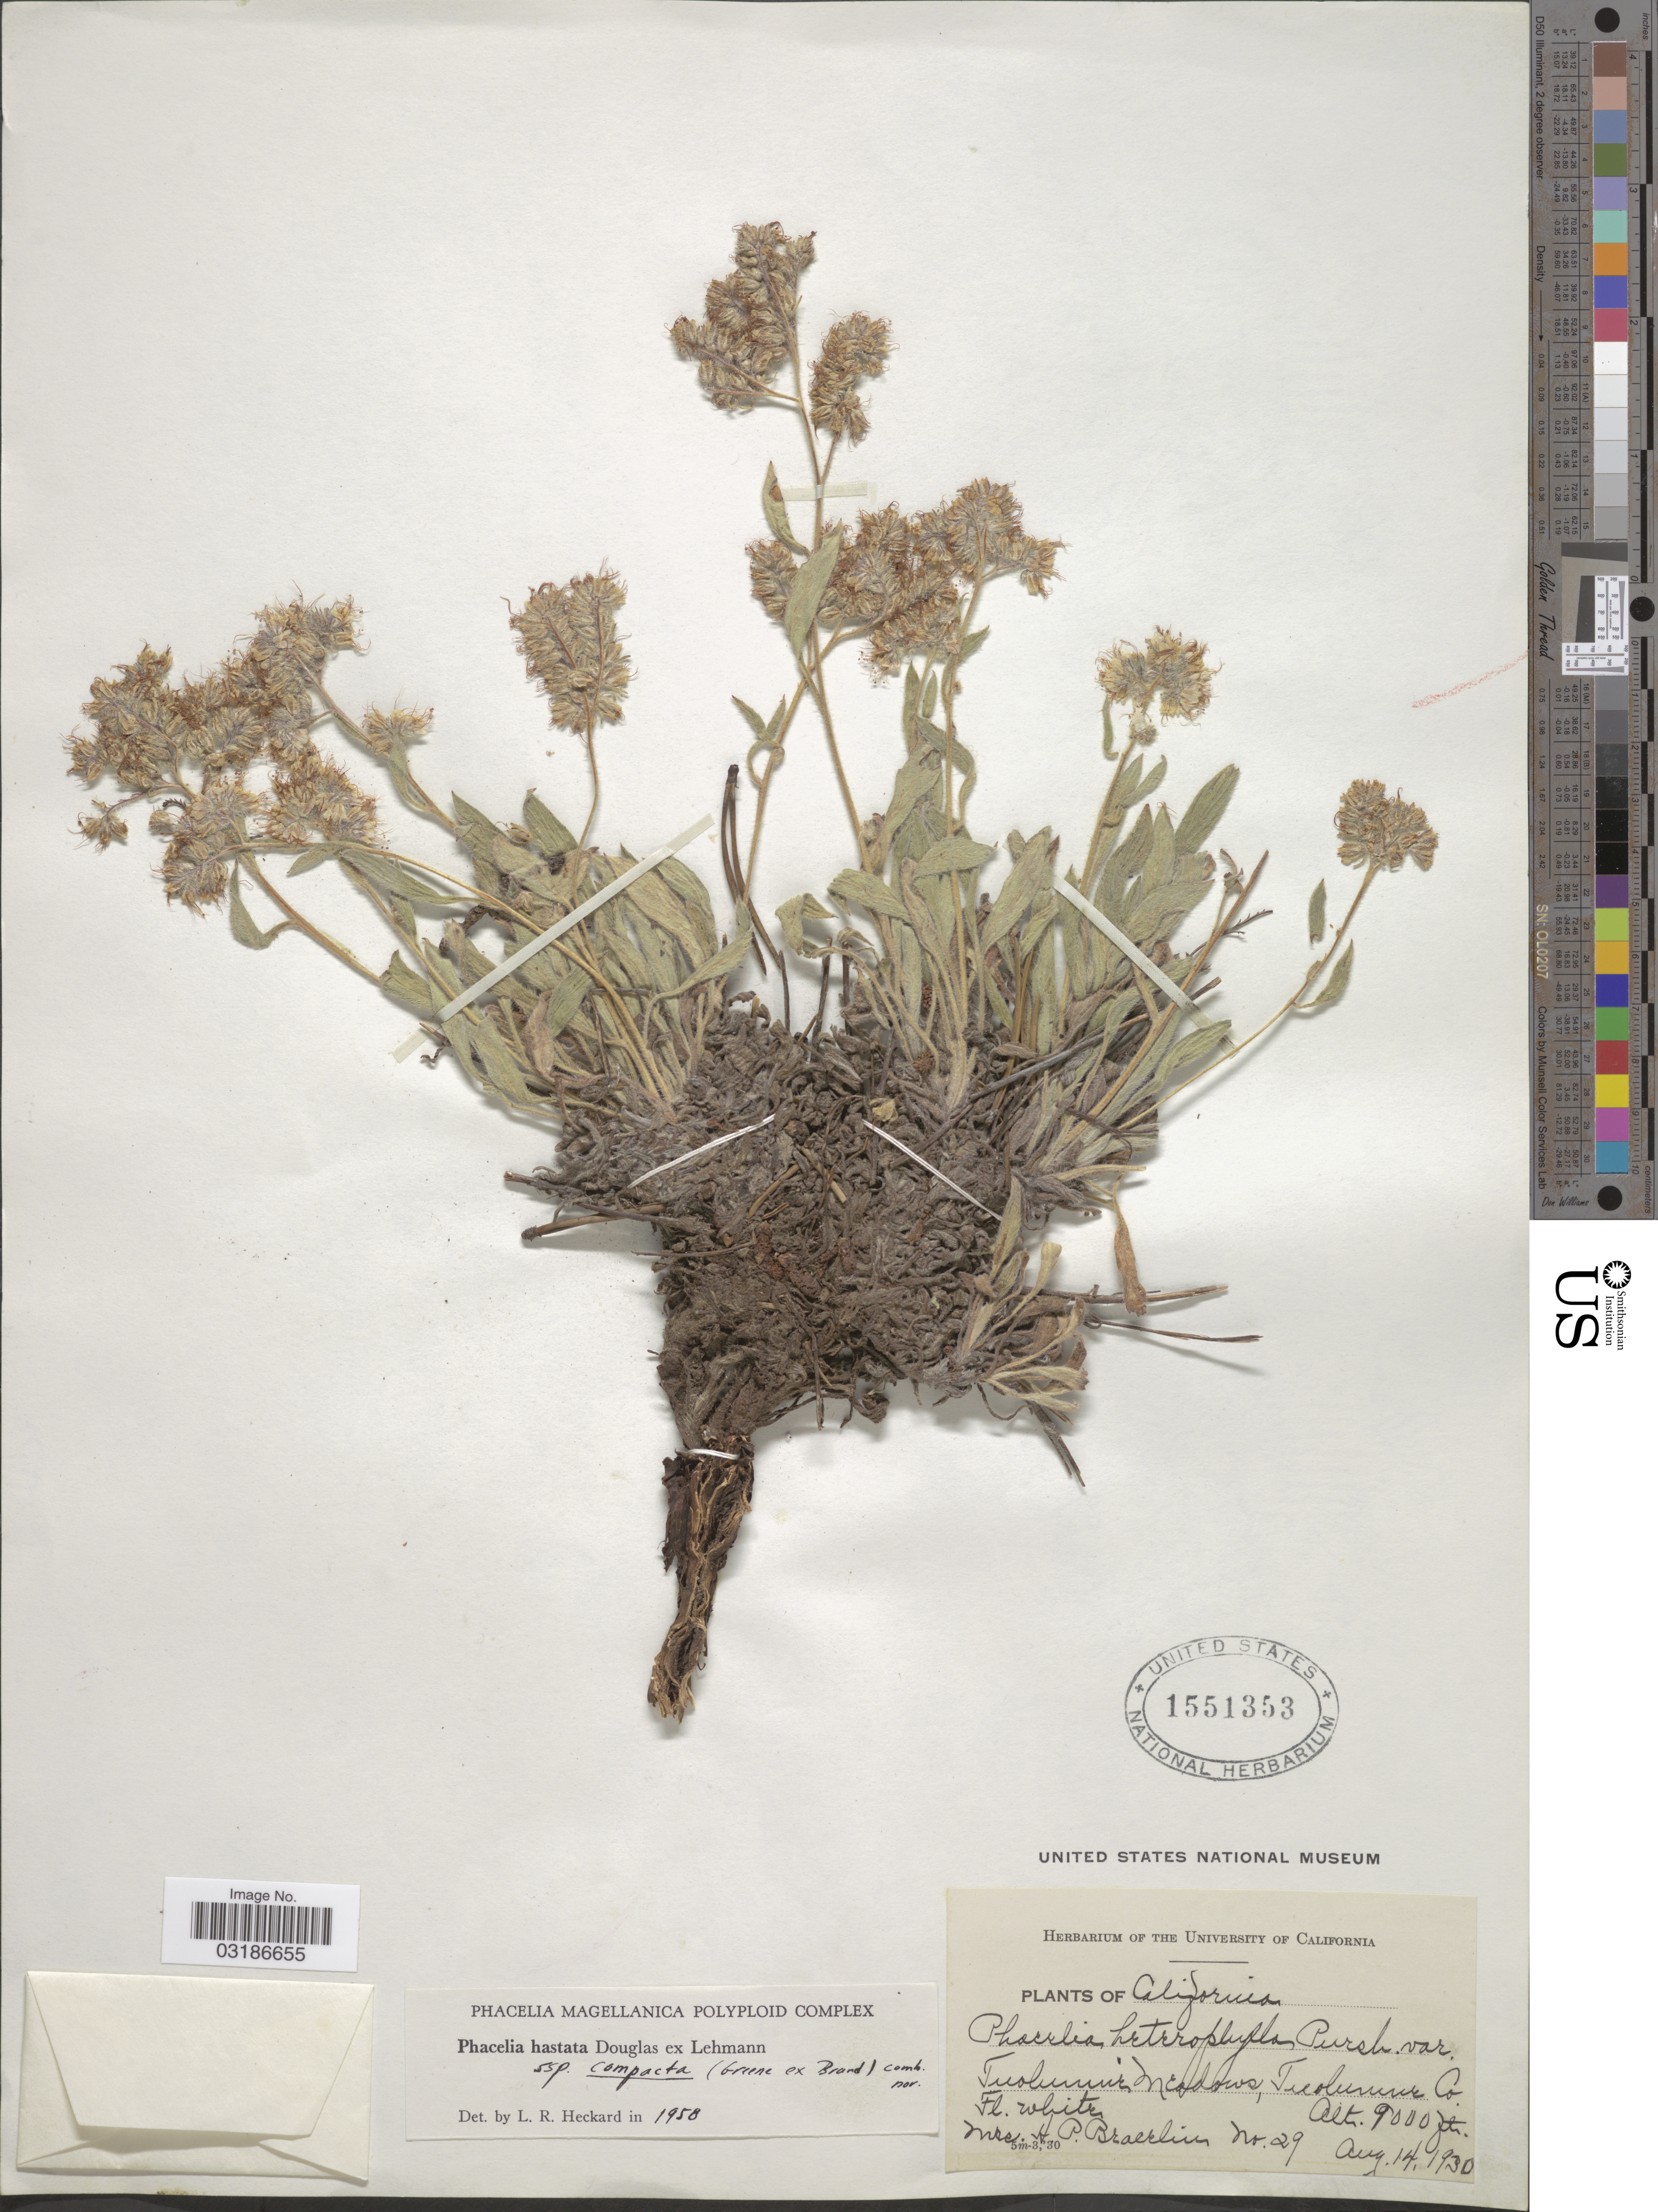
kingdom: Plantae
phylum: Tracheophyta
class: Magnoliopsida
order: Boraginales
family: Hydrophyllaceae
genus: Phacelia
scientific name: Phacelia hastata subsp. compacta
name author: (Brand) Heckard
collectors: H. Bracelin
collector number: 29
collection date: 1930-08-14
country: United States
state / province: California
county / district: Tuolumne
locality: Tuolumne Meadows, Tuolumne Co.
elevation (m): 2743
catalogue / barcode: US 1551353